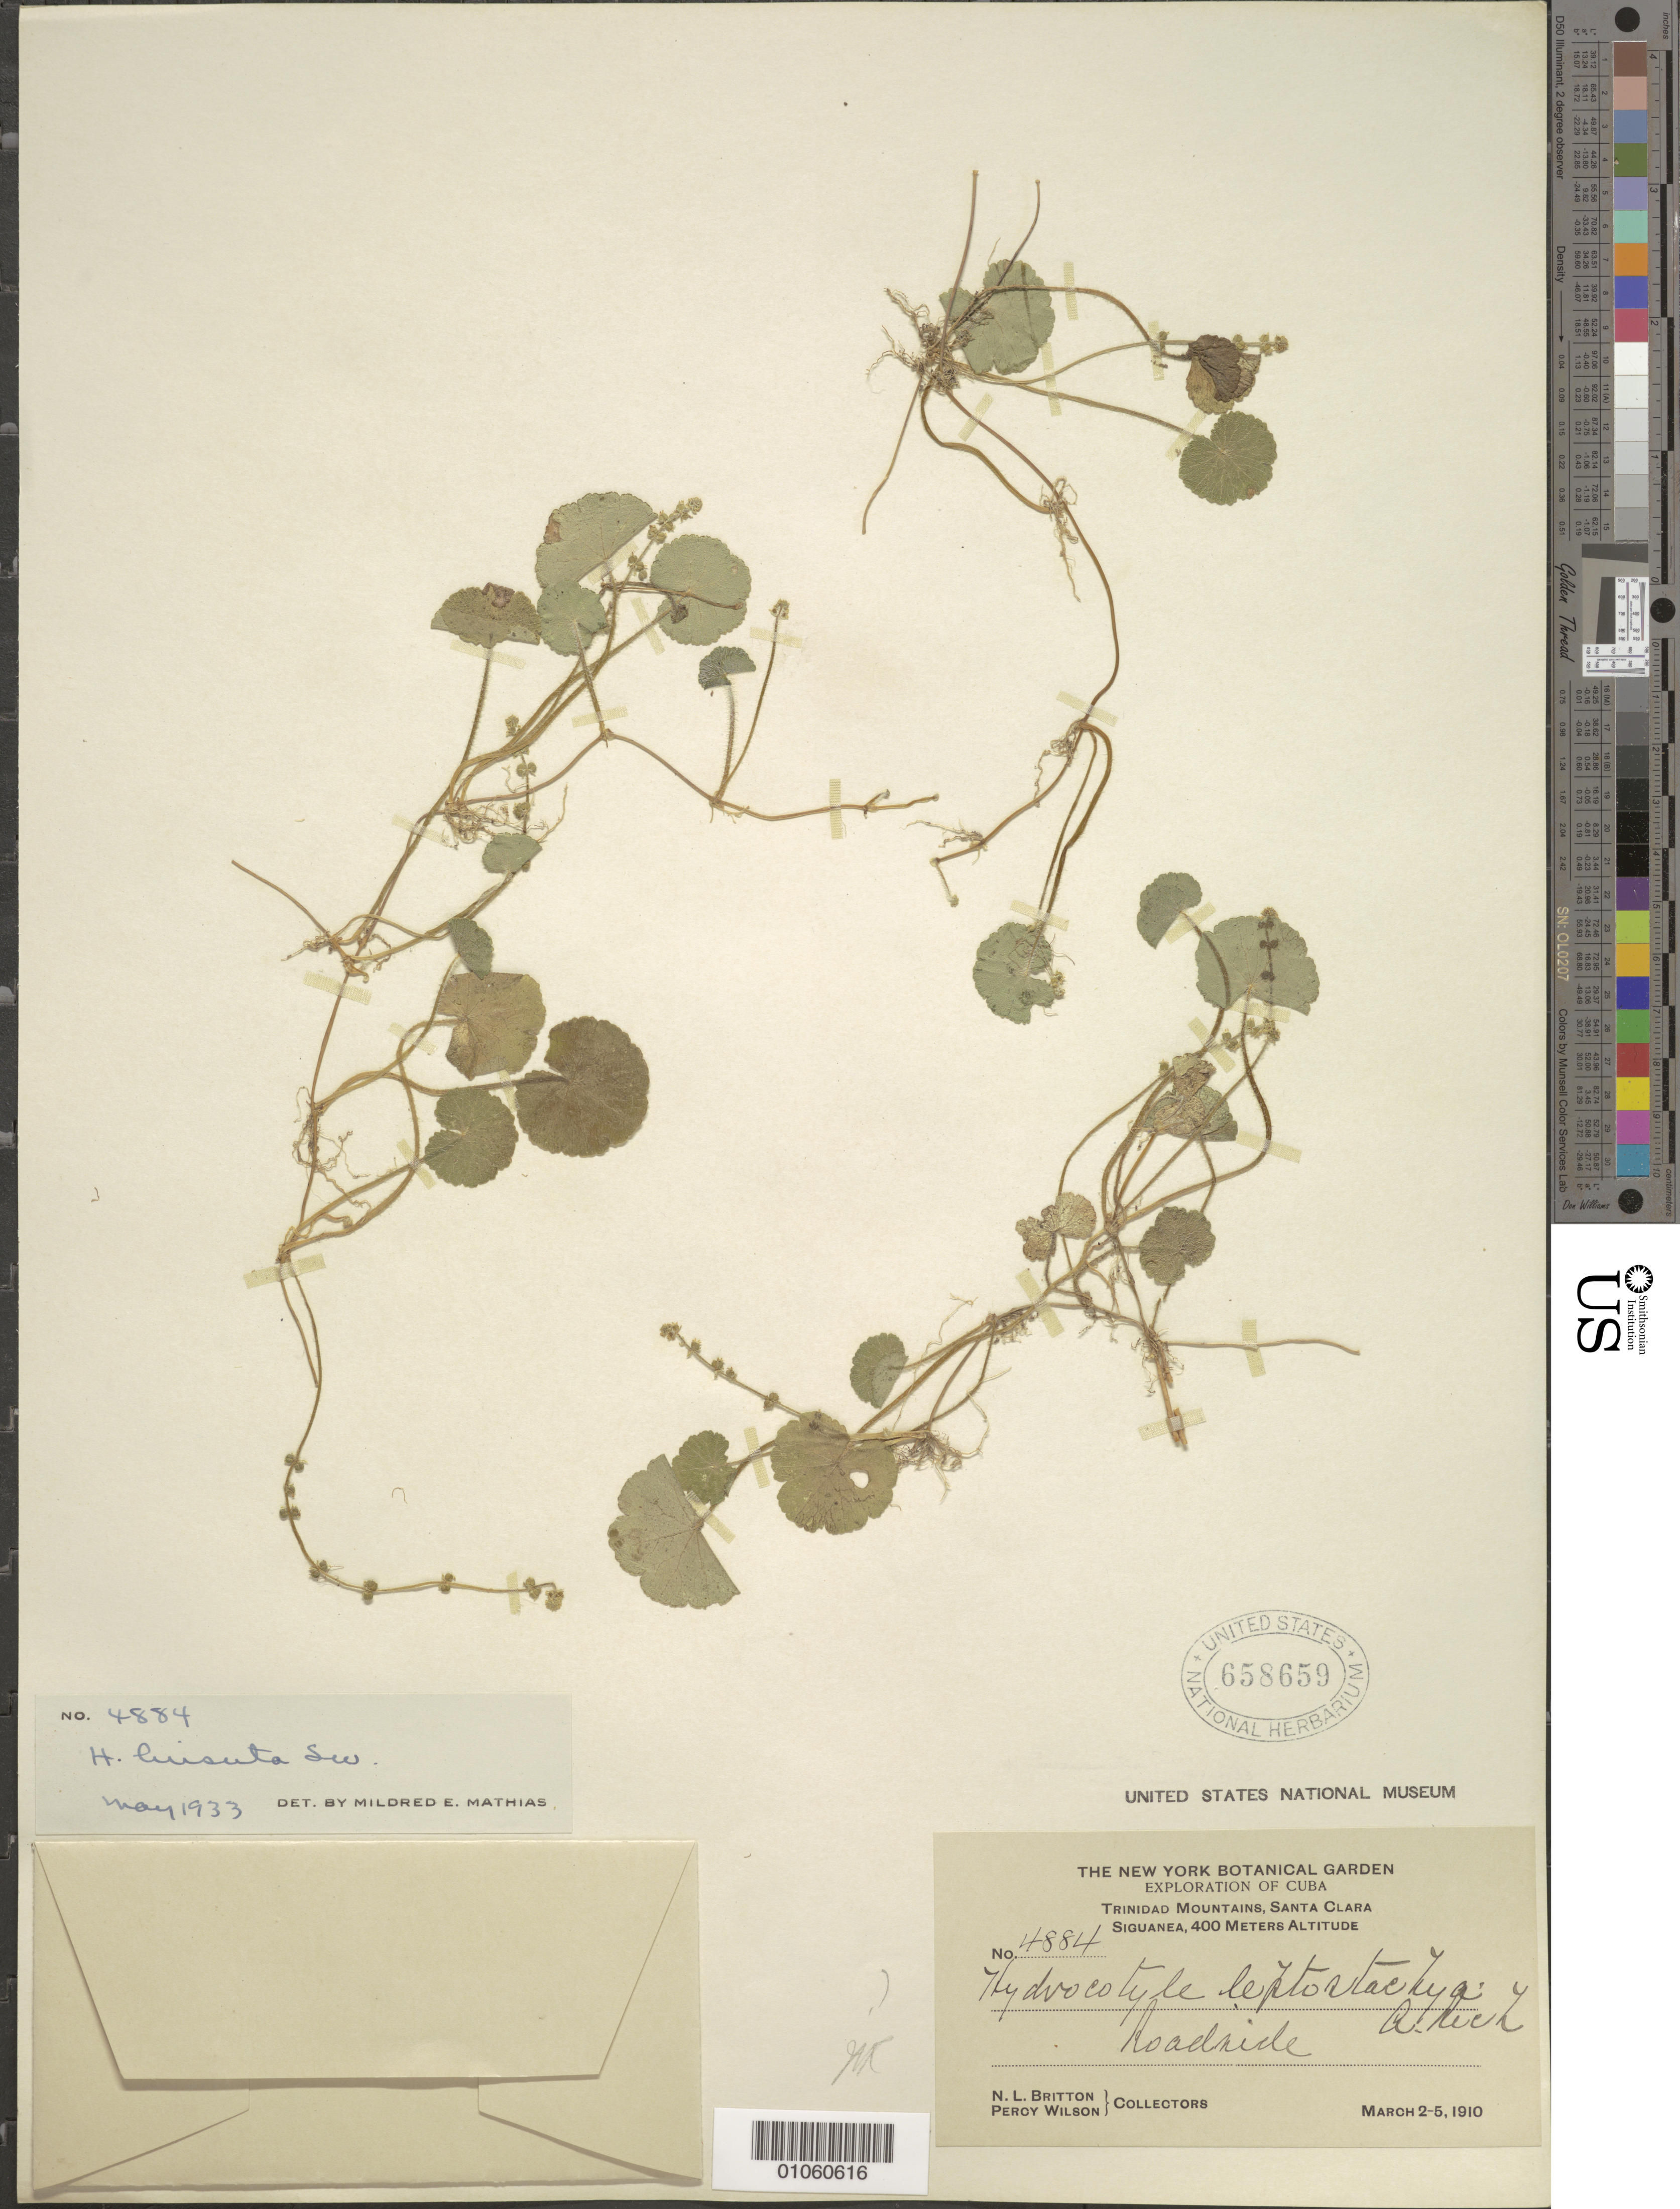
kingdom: Plantae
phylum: Tracheophyta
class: Magnoliopsida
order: Apiales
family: Araliaceae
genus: Hydrocotyle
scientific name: Hydrocotyle hirsuta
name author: Sw.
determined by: Mathias, M. E.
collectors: N. Britton & P. Wilson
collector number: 4884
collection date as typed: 02 Mar 1910 to 05 Mar 1910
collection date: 1910-03-02/1910-03-05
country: Cuba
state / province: Santa Clara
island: Cuba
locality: Trinidad Mountains, Santa Clara, Siguanea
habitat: Roadside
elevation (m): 400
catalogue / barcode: US 658659